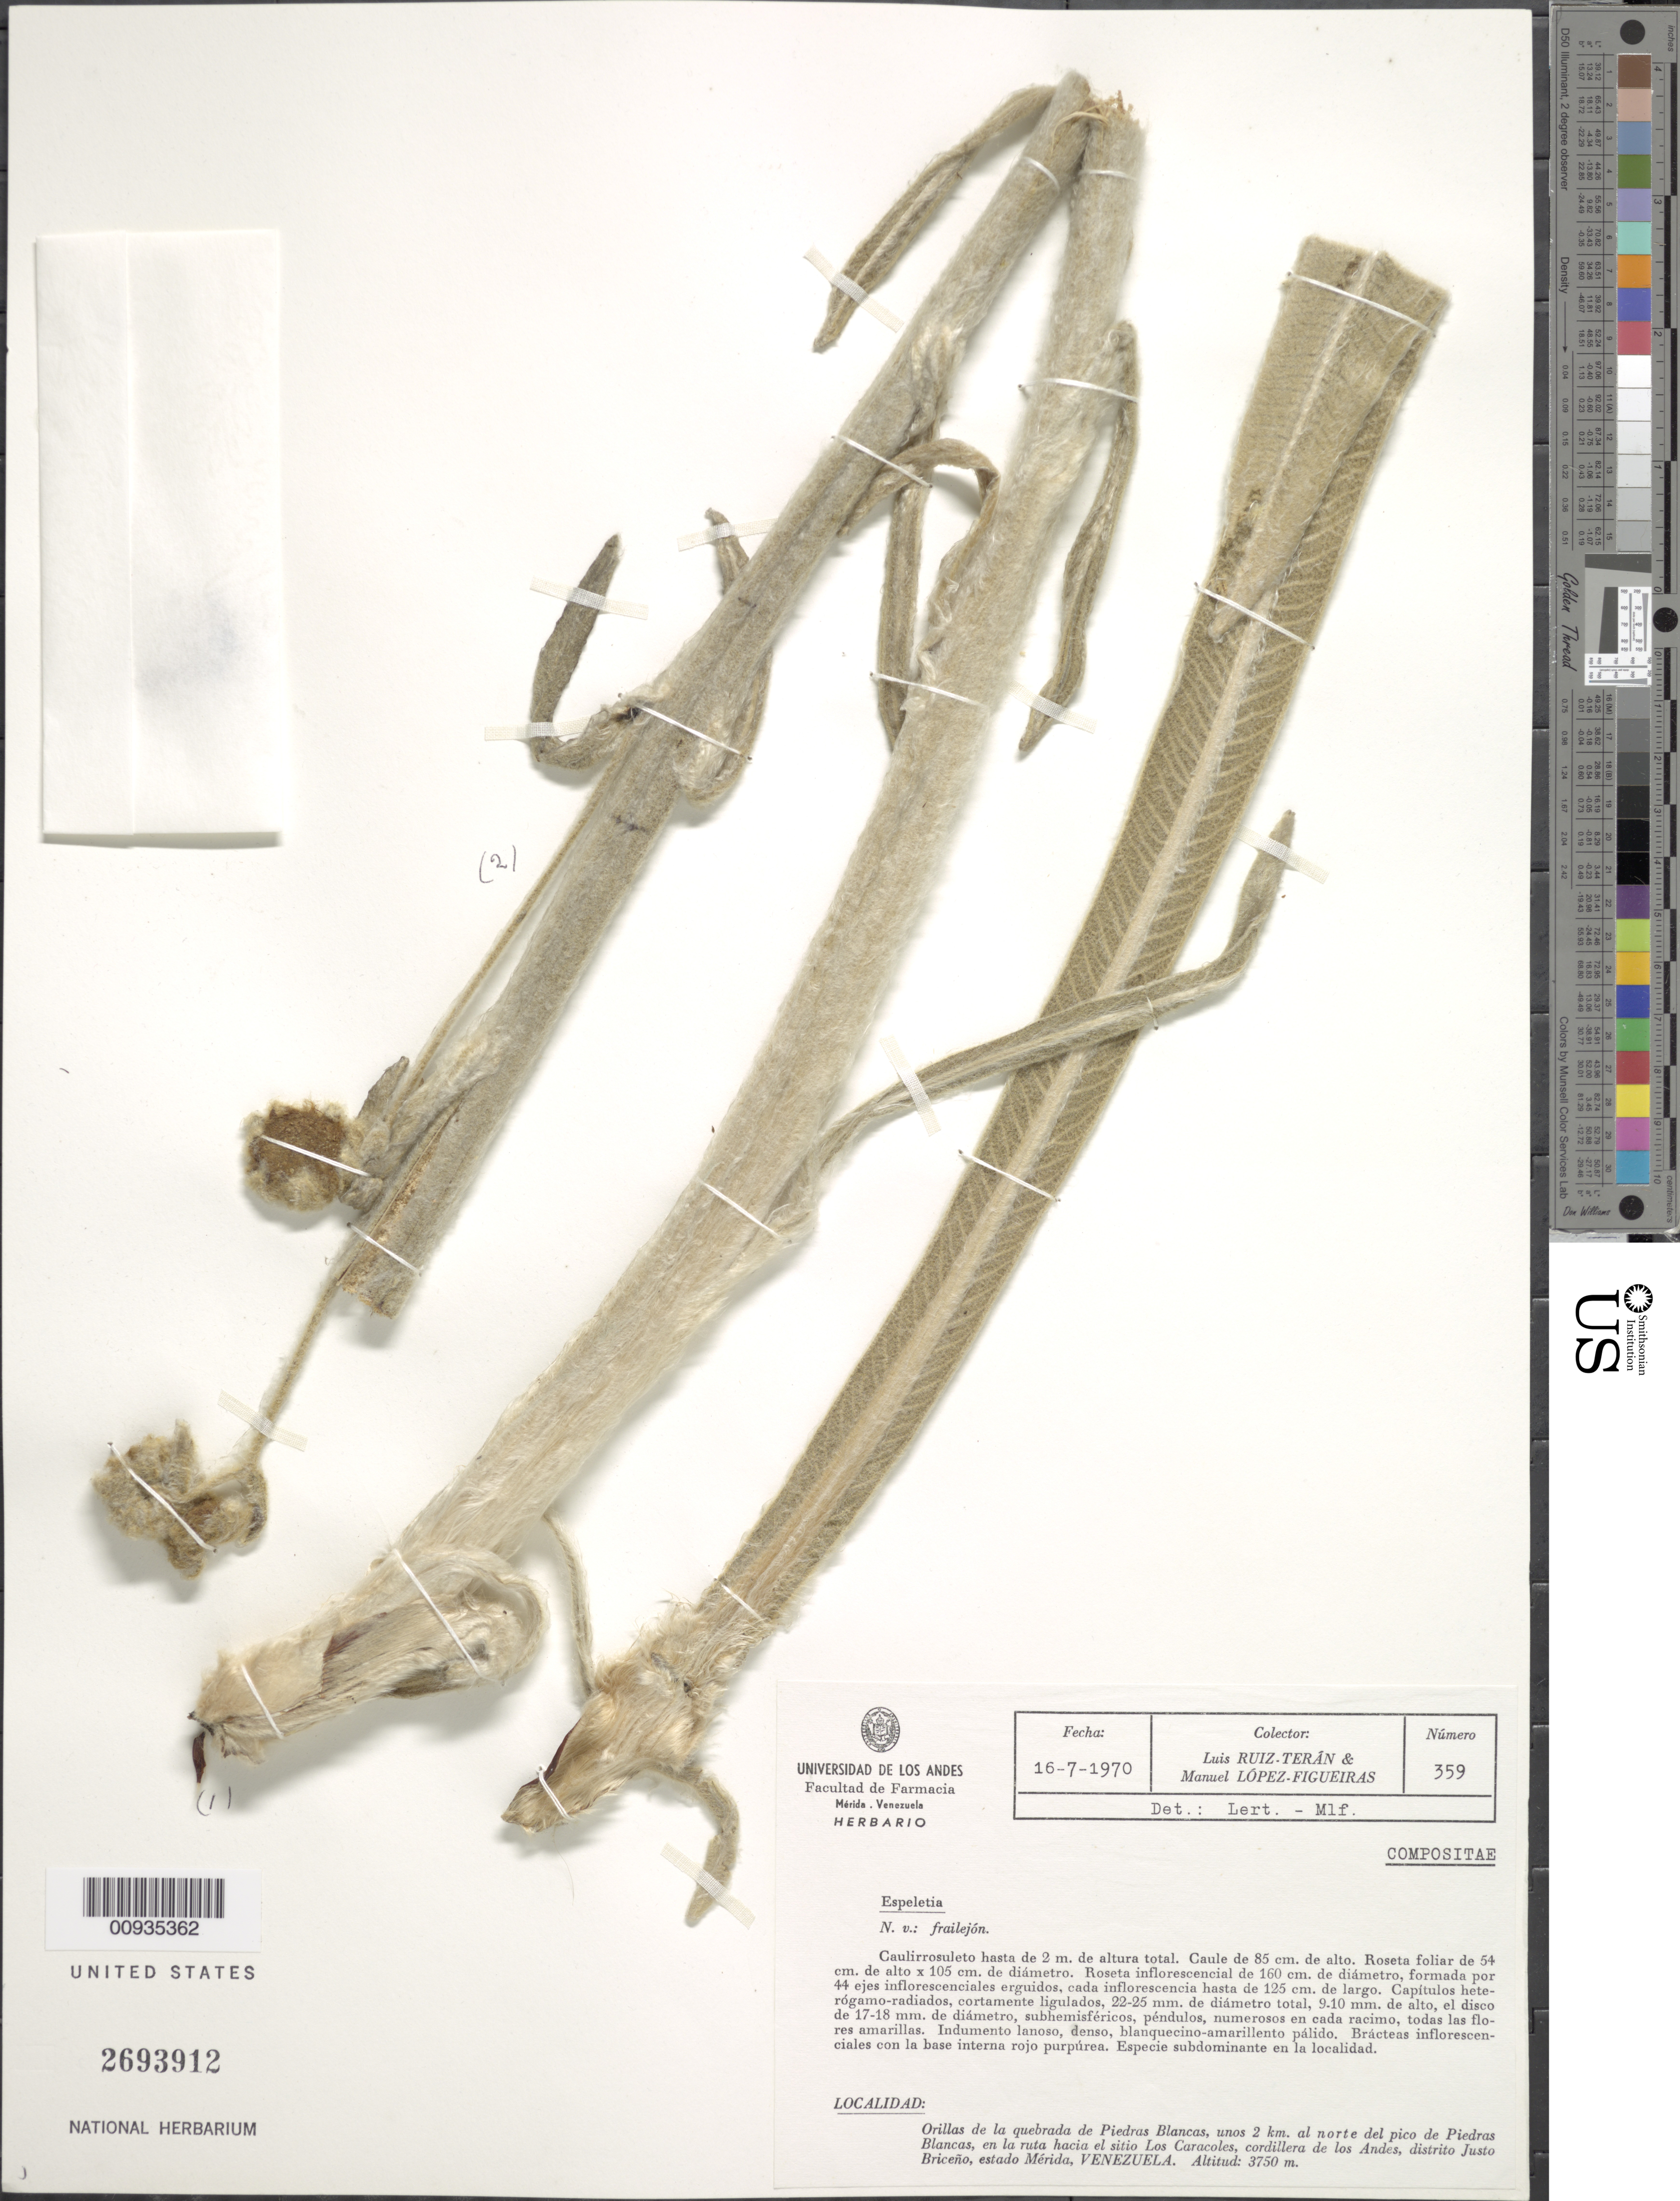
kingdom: Plantae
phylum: Tracheophyta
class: Magnoliopsida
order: Asterales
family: Asteraceae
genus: Coespeletia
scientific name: Coespeletia spicata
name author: (Sch. Bip. ex Wedd.) Cuatrec.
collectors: L. Teran & M. López Figueiras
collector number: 359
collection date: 1970-07-16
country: Venezuela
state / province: Mérida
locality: Orillas de la quebrada de Piedras Blancas, unos 2 km. al norte del pico de Piedras Blancas, en la ruta el sitio Los Caracoles, cordillera de los Andes, distrito Justo Briceno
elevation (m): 3750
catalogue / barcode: US 2693912